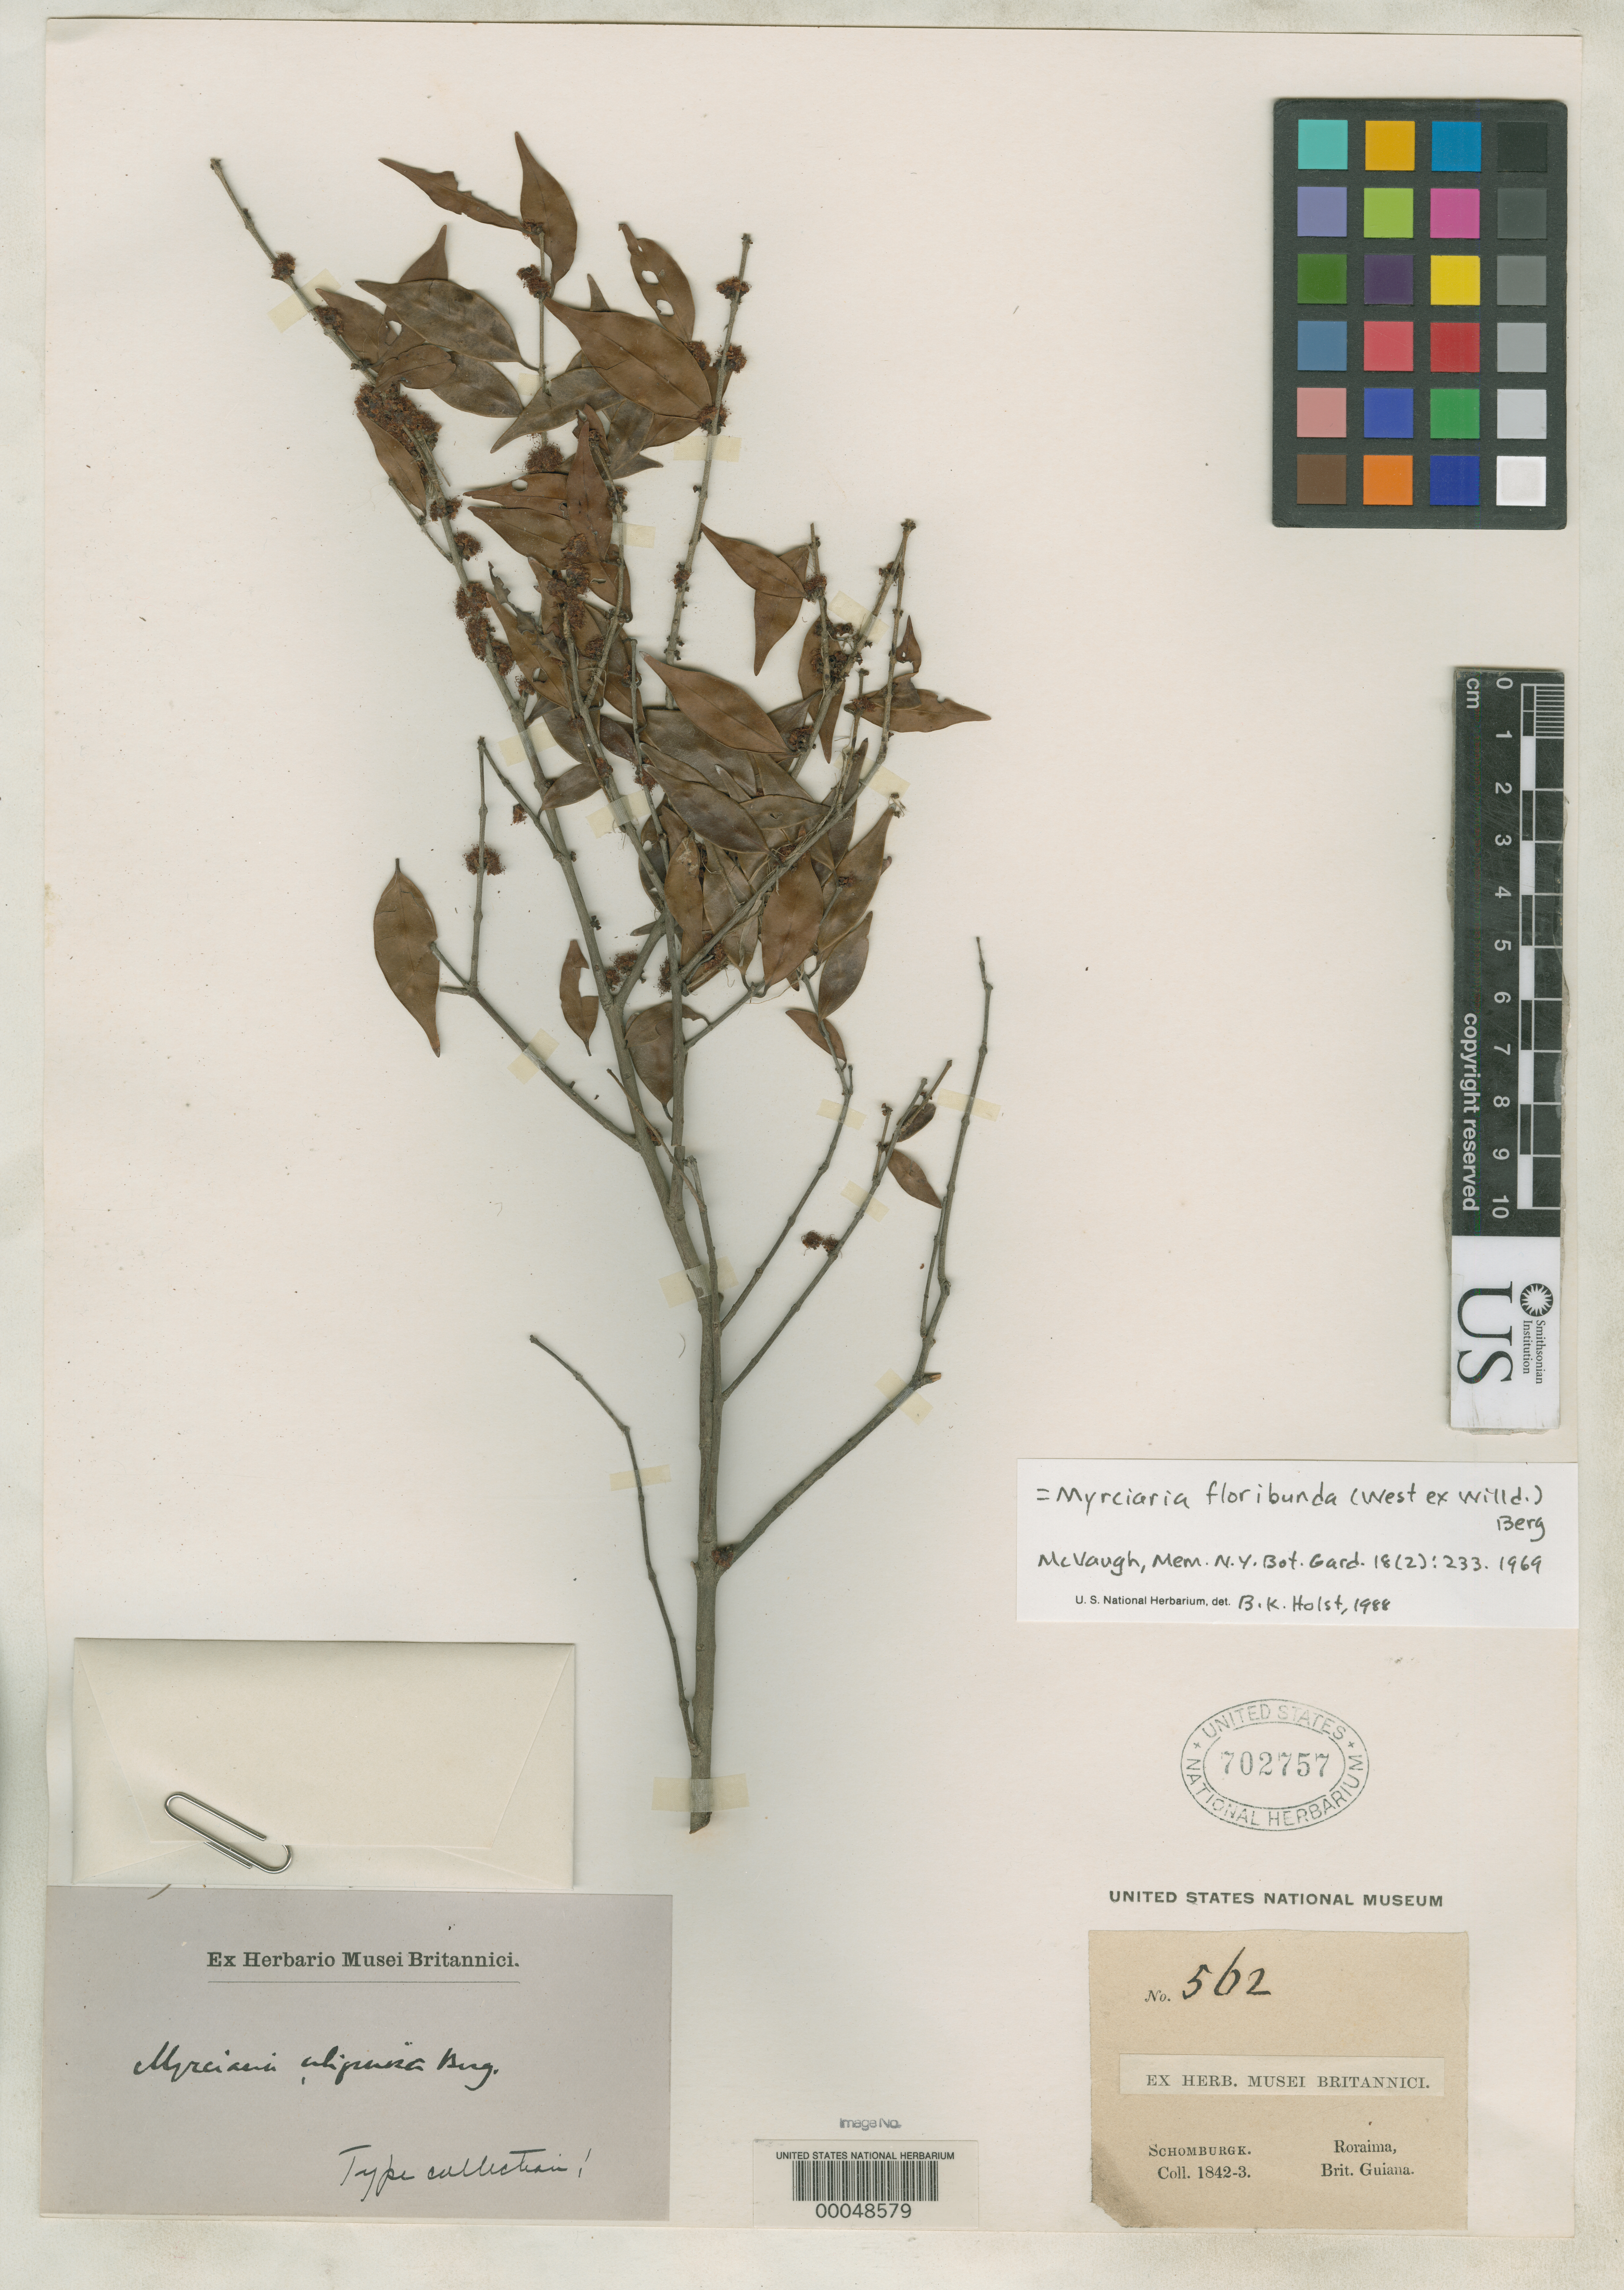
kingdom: Plantae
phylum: Tracheophyta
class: Magnoliopsida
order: Myrtales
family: Myrtaceae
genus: Myrciaria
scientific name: Myrciaria uliginosa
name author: O. Berg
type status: Isosyntype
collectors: M. R. Schomburgk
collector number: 562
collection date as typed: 1842 to -- --- 1843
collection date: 1842/1843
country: Guyana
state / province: Cuyuni-Mazaruni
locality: Roraima.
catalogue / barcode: US 702757